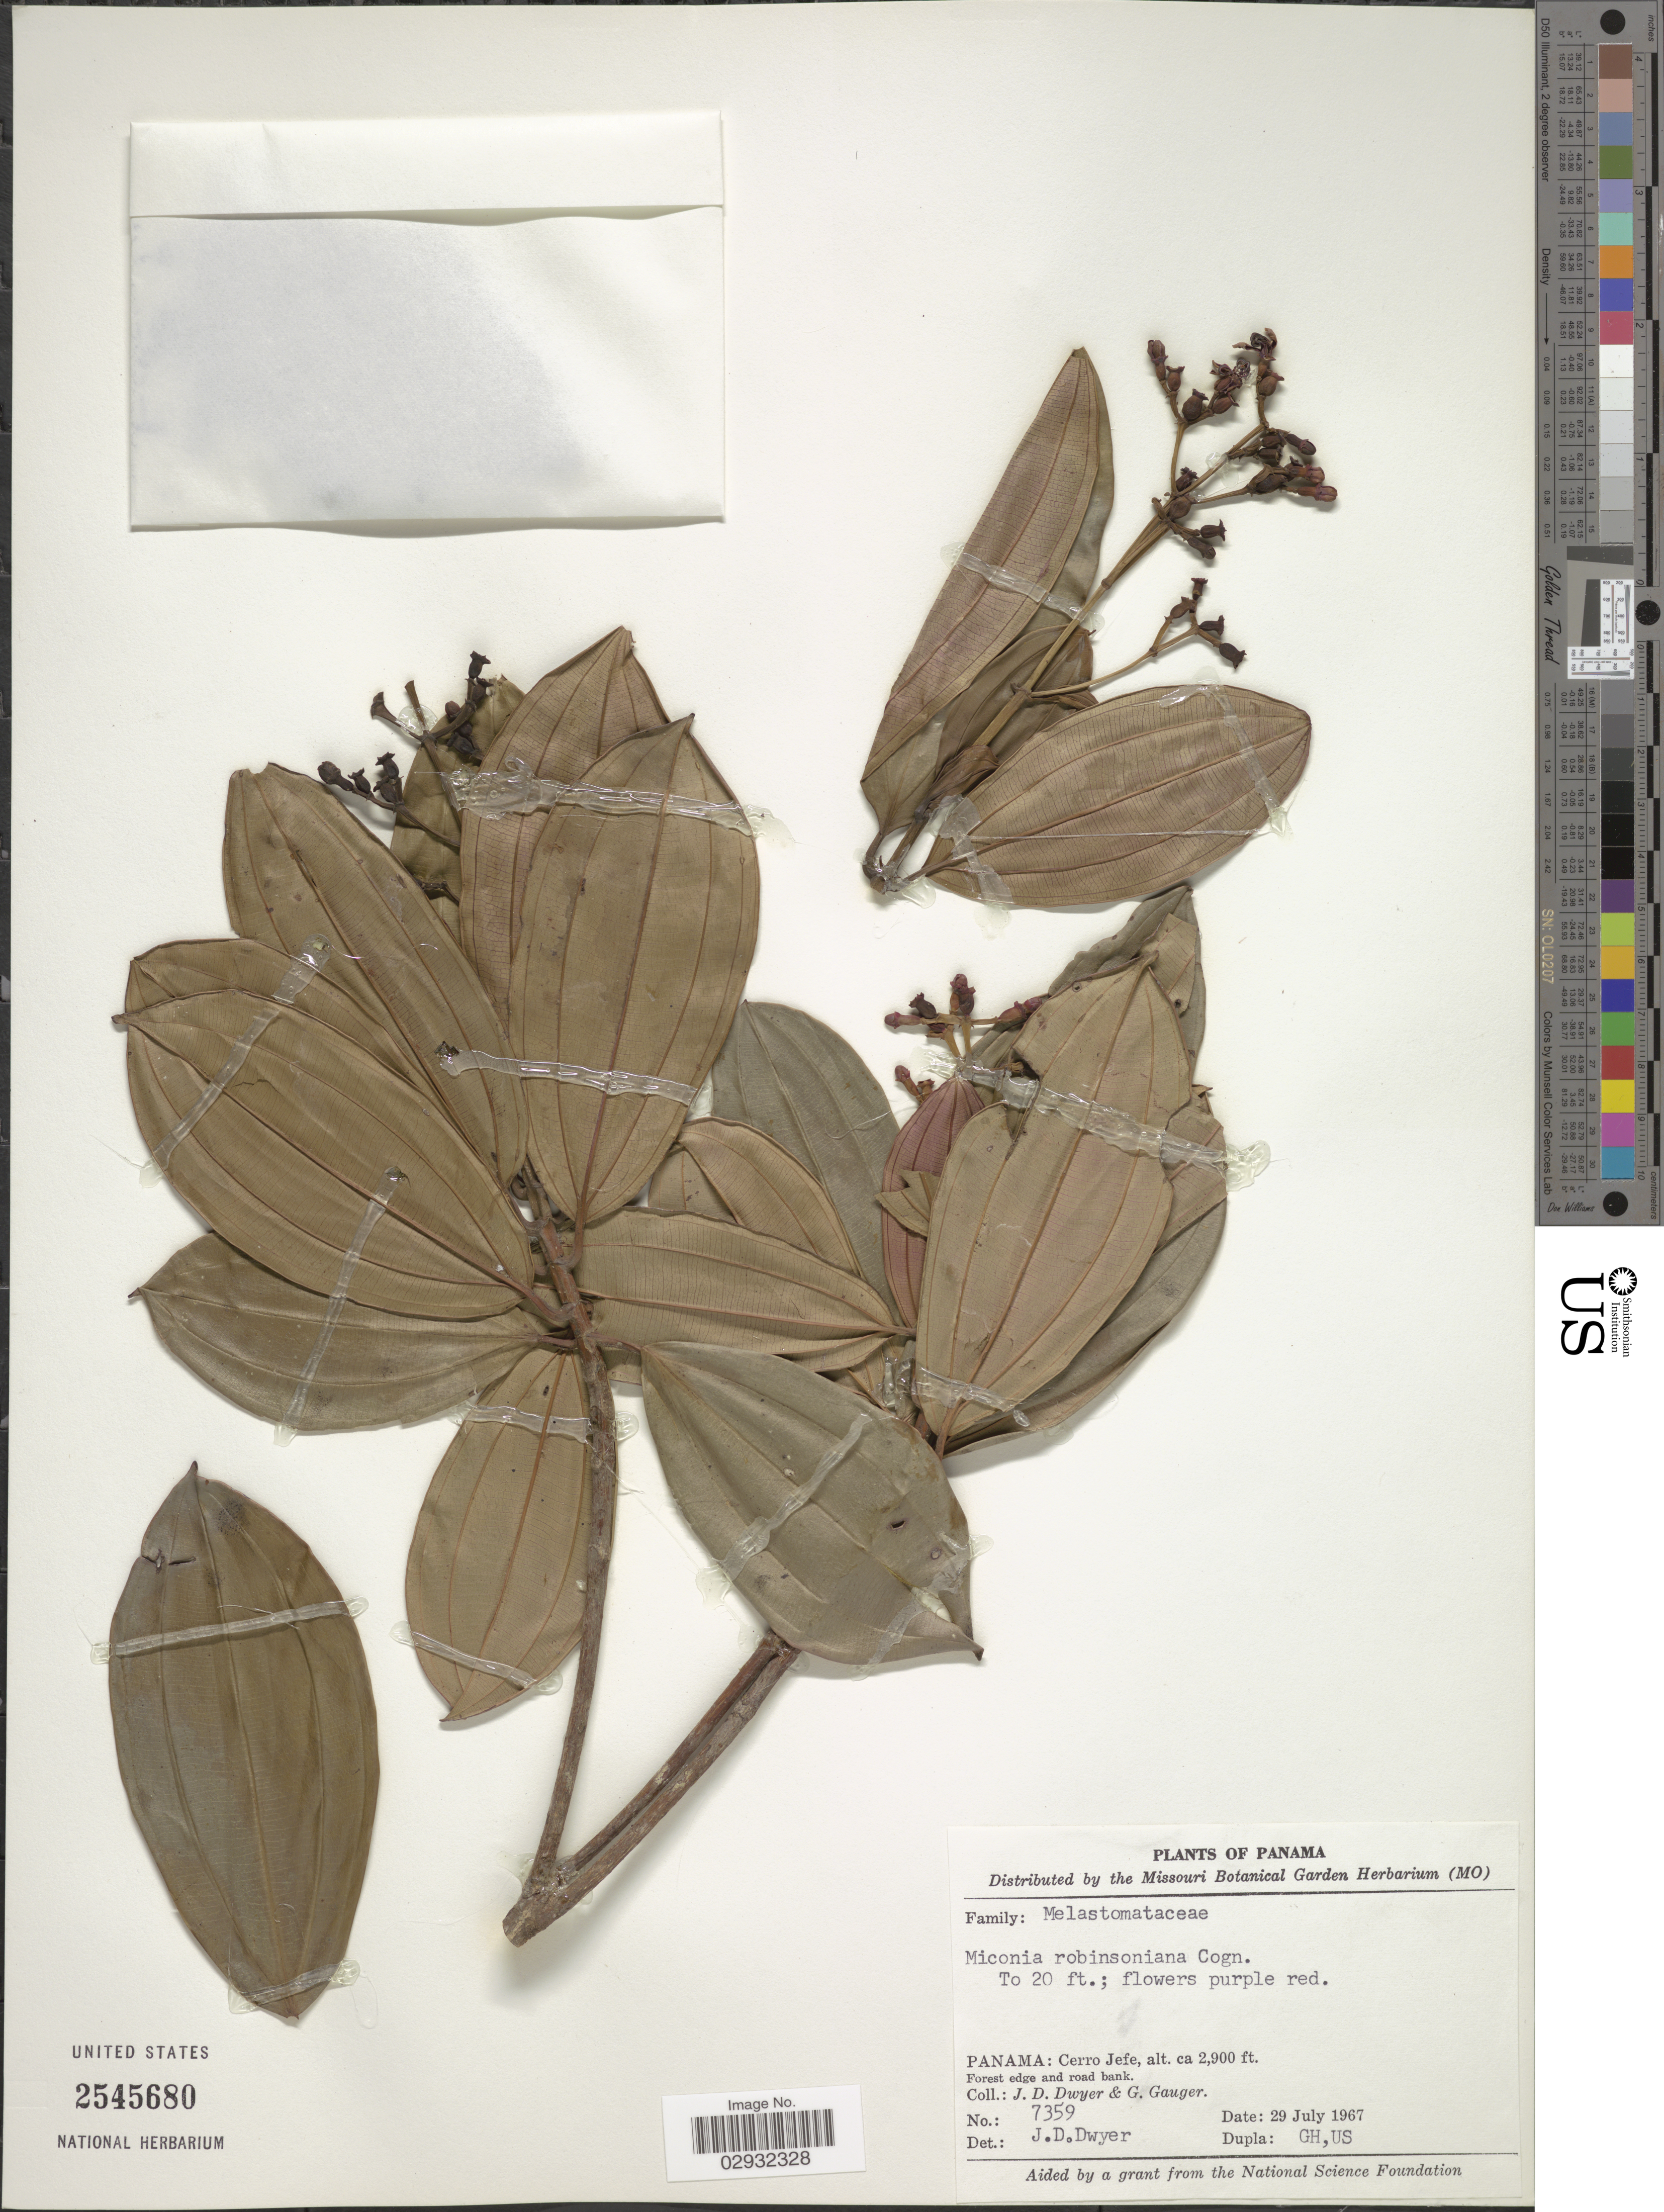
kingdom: Plantae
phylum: Tracheophyta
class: Magnoliopsida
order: Myrtales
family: Melastomataceae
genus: Miconia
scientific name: Miconia curvipetiolata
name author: Cogn. & Gleason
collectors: J. D. Dwyer & G. Gauger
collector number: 7359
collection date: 1967-07-29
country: Panama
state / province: Panamá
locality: Cerro Jefe. Forest edge and road bank.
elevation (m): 884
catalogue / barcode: US 2545680